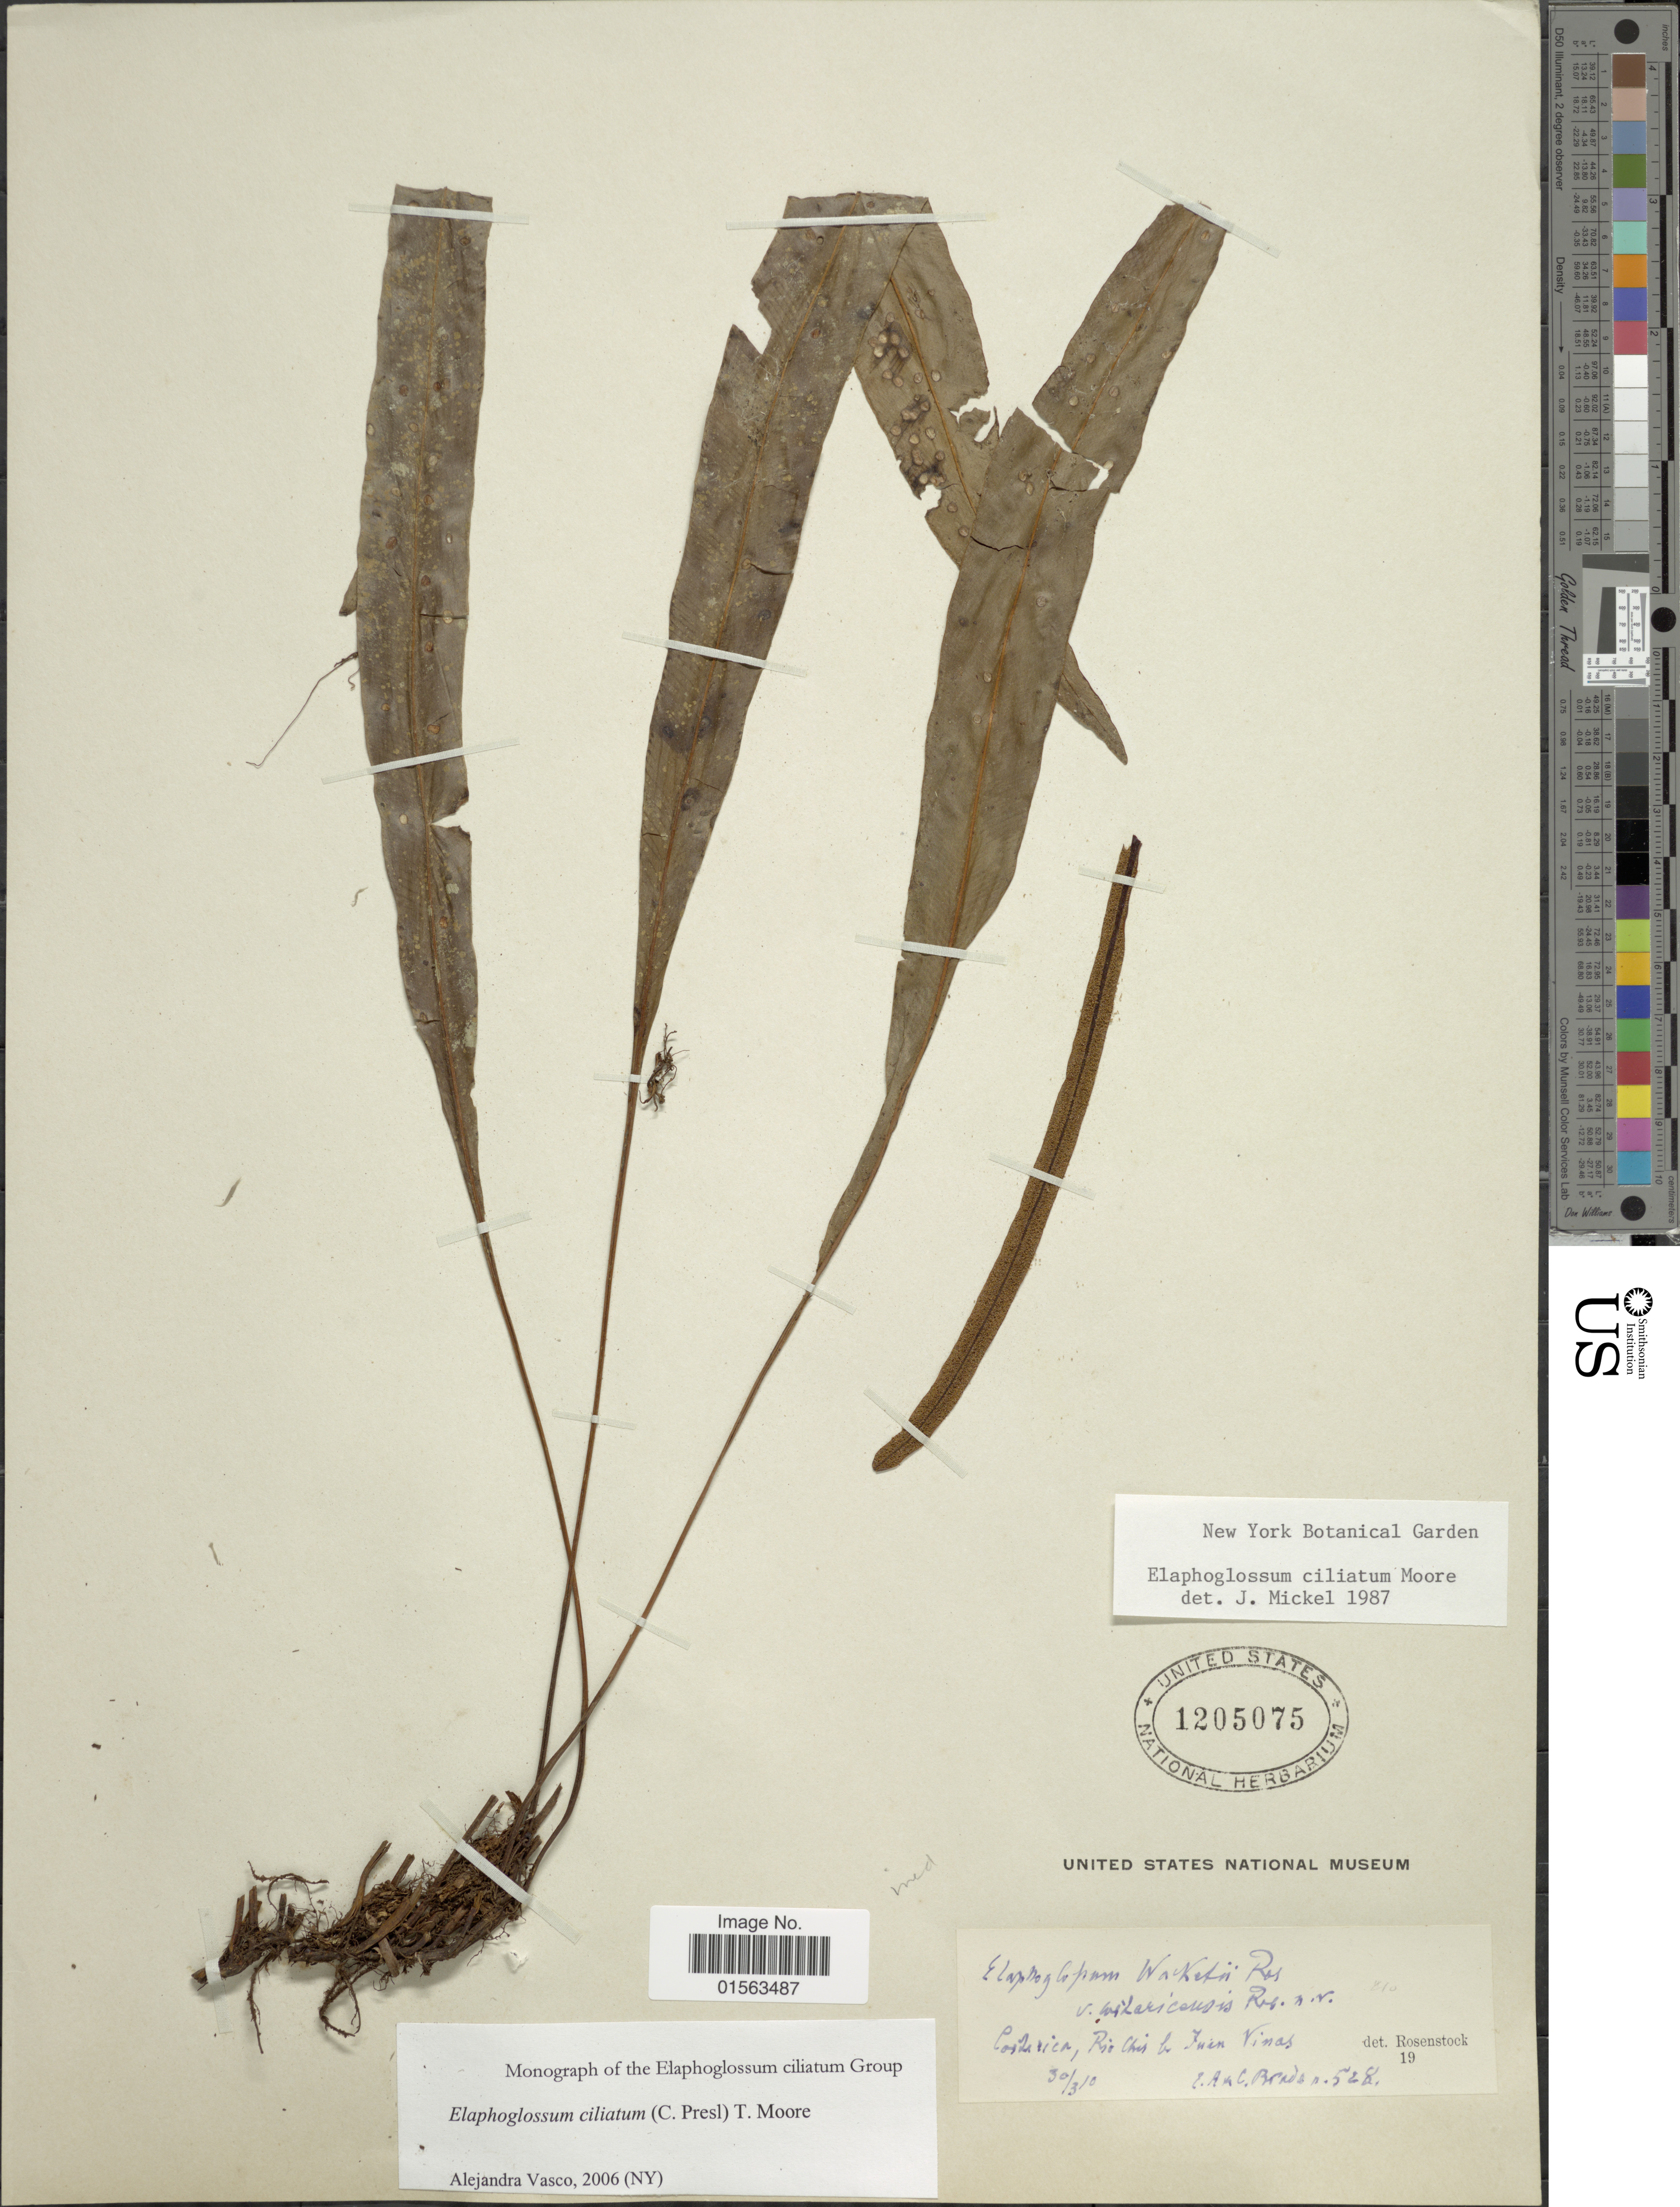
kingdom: Plantae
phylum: Tracheophyta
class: Polypodiopsida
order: Polypodiales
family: Dryopteridaceae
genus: Elaphoglossum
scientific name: Elaphoglossum ciliatum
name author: (C. Presl) T. Moore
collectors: A. Brade & C. Brade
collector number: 528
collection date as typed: Transcribed d/m/y: 30/3/10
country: Costa Rica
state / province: Cartago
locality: Río Chis, b. Juan Viñas, Costa Rica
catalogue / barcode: US 1205075